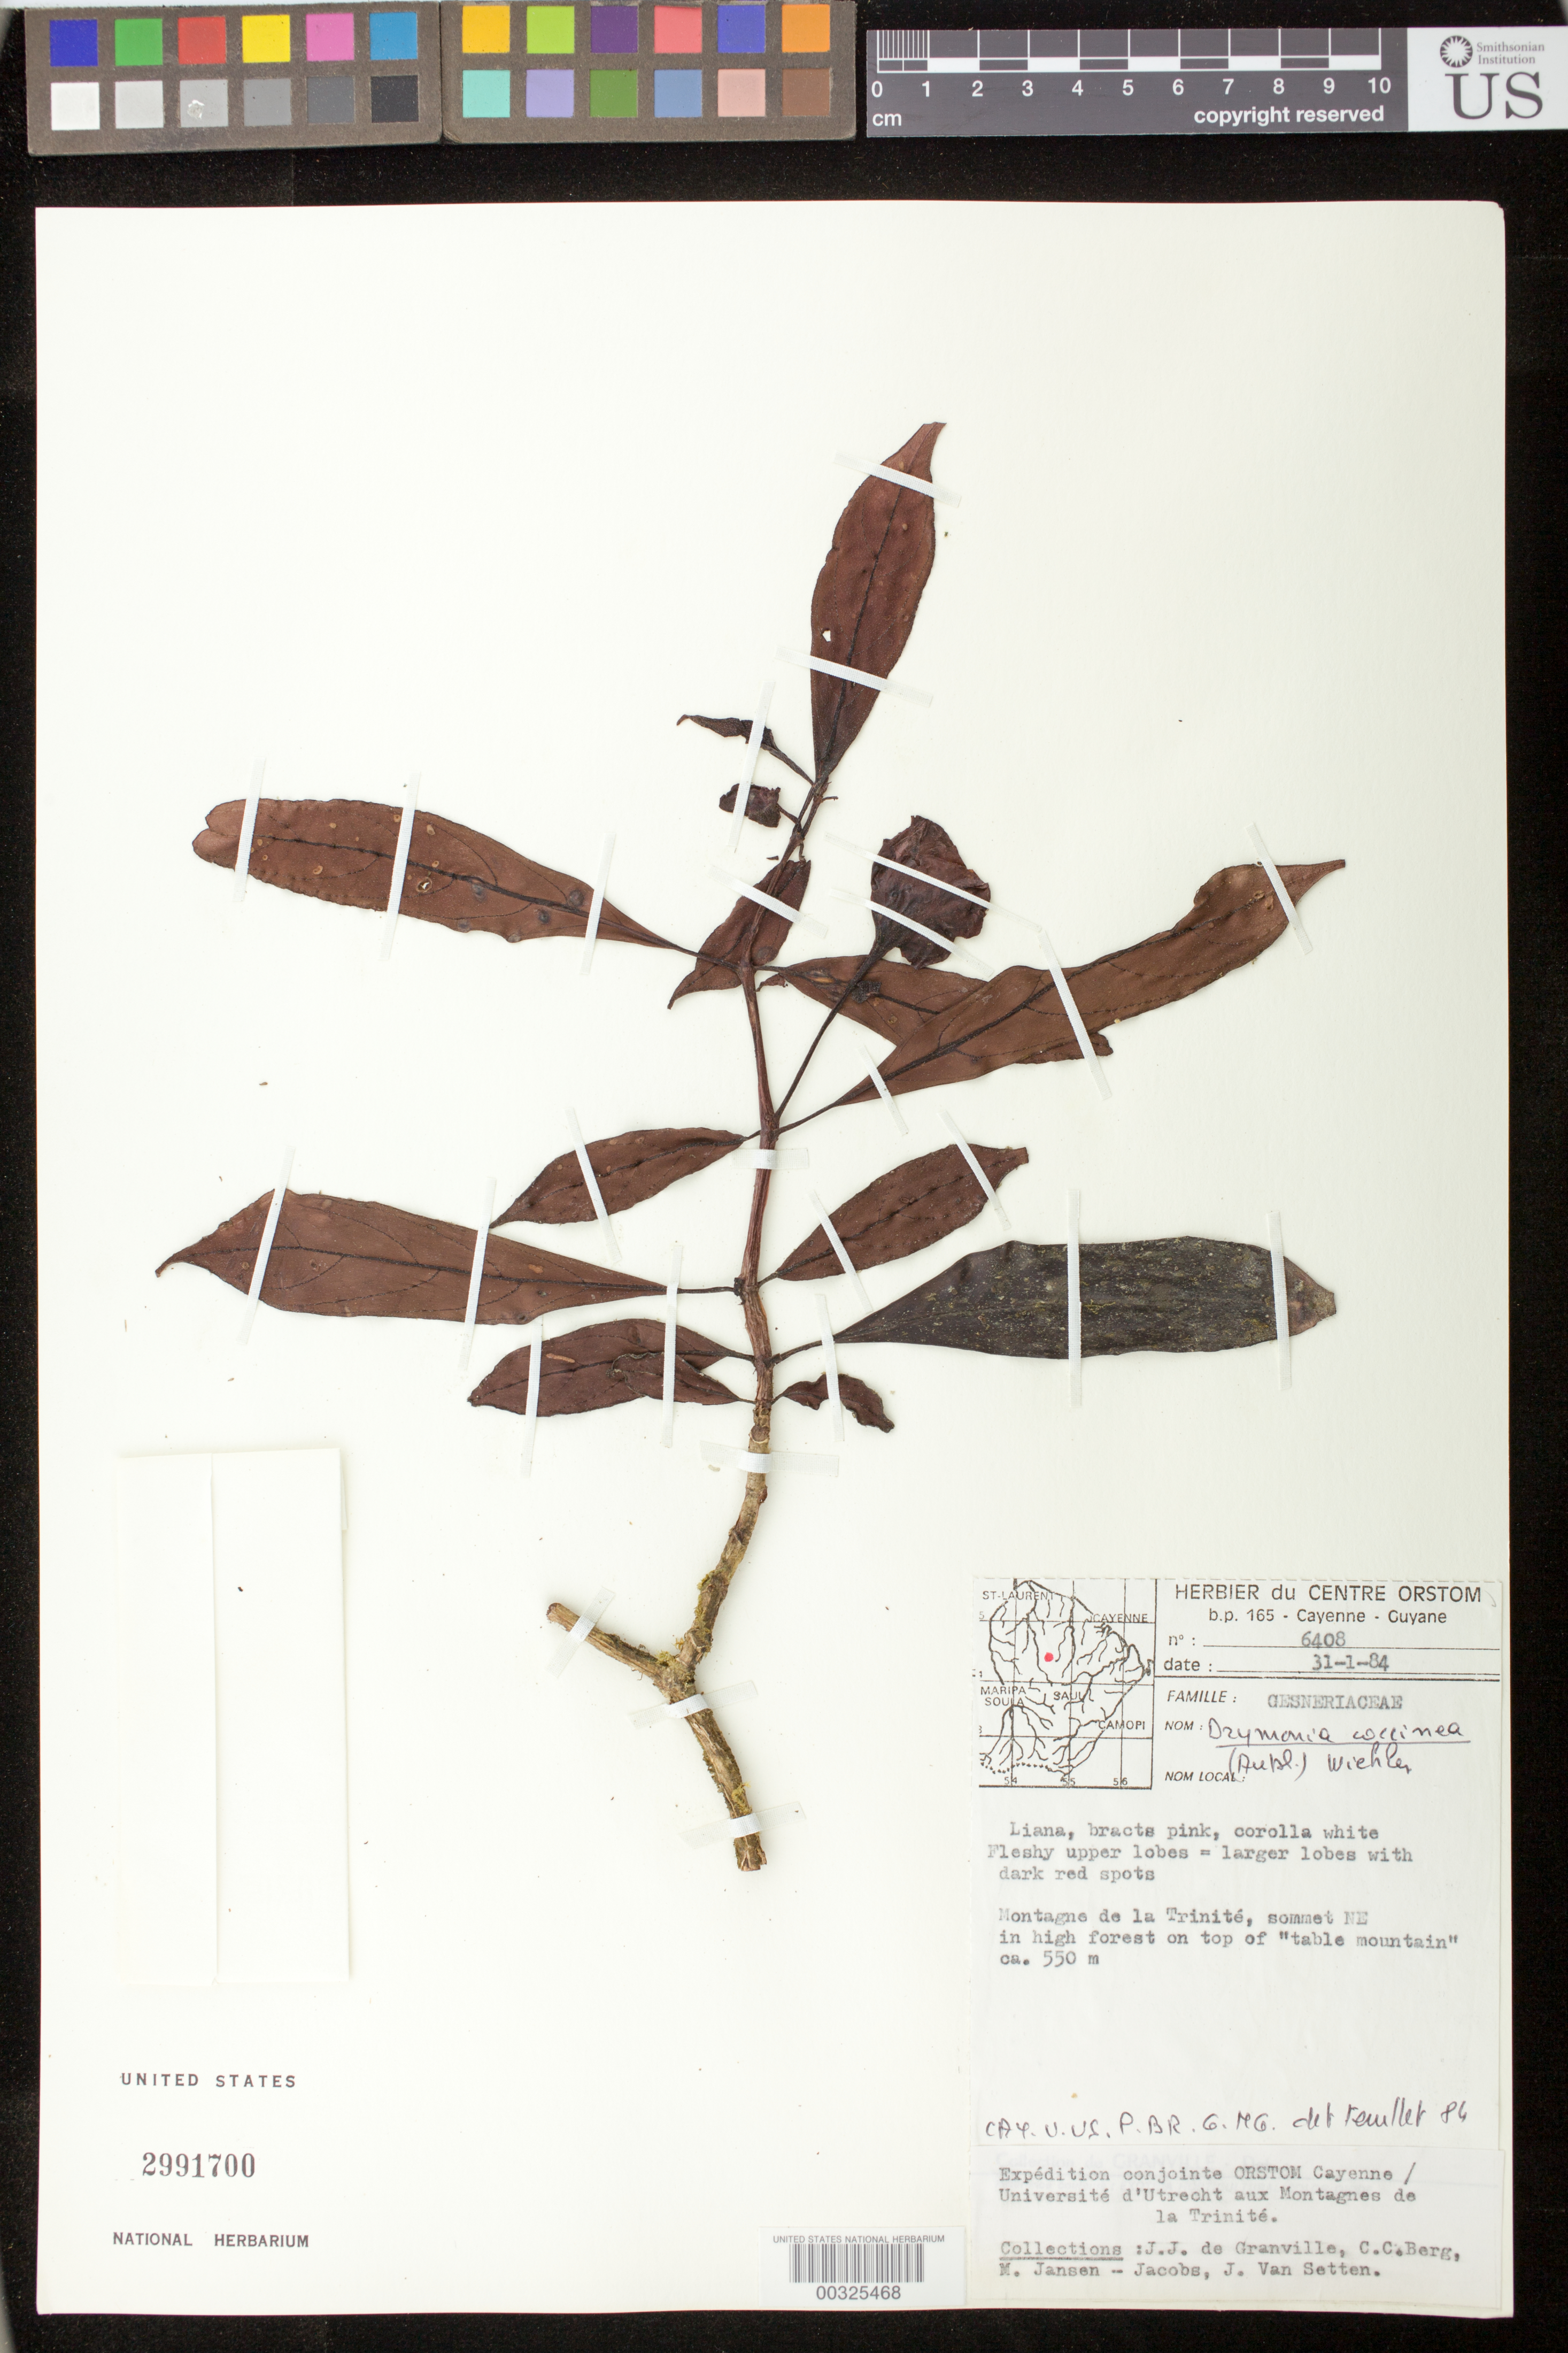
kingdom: Plantae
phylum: Tracheophyta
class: Magnoliopsida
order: Lamiales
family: Gesneriaceae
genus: Drymonia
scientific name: Drymonia coccinea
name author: (Aubl.) Wiehler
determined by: Skog, Laurence E.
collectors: J.-J. de Granville, C. C. Berg, M. J. Jansen-Jacobs & J. van Setten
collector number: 6408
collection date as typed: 31 Jan 1984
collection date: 1984-01-31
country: French Guiana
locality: Montagne de la Trinité, sommet NE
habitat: In high forest on top of "table mountain"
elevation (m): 550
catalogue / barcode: US 2991700